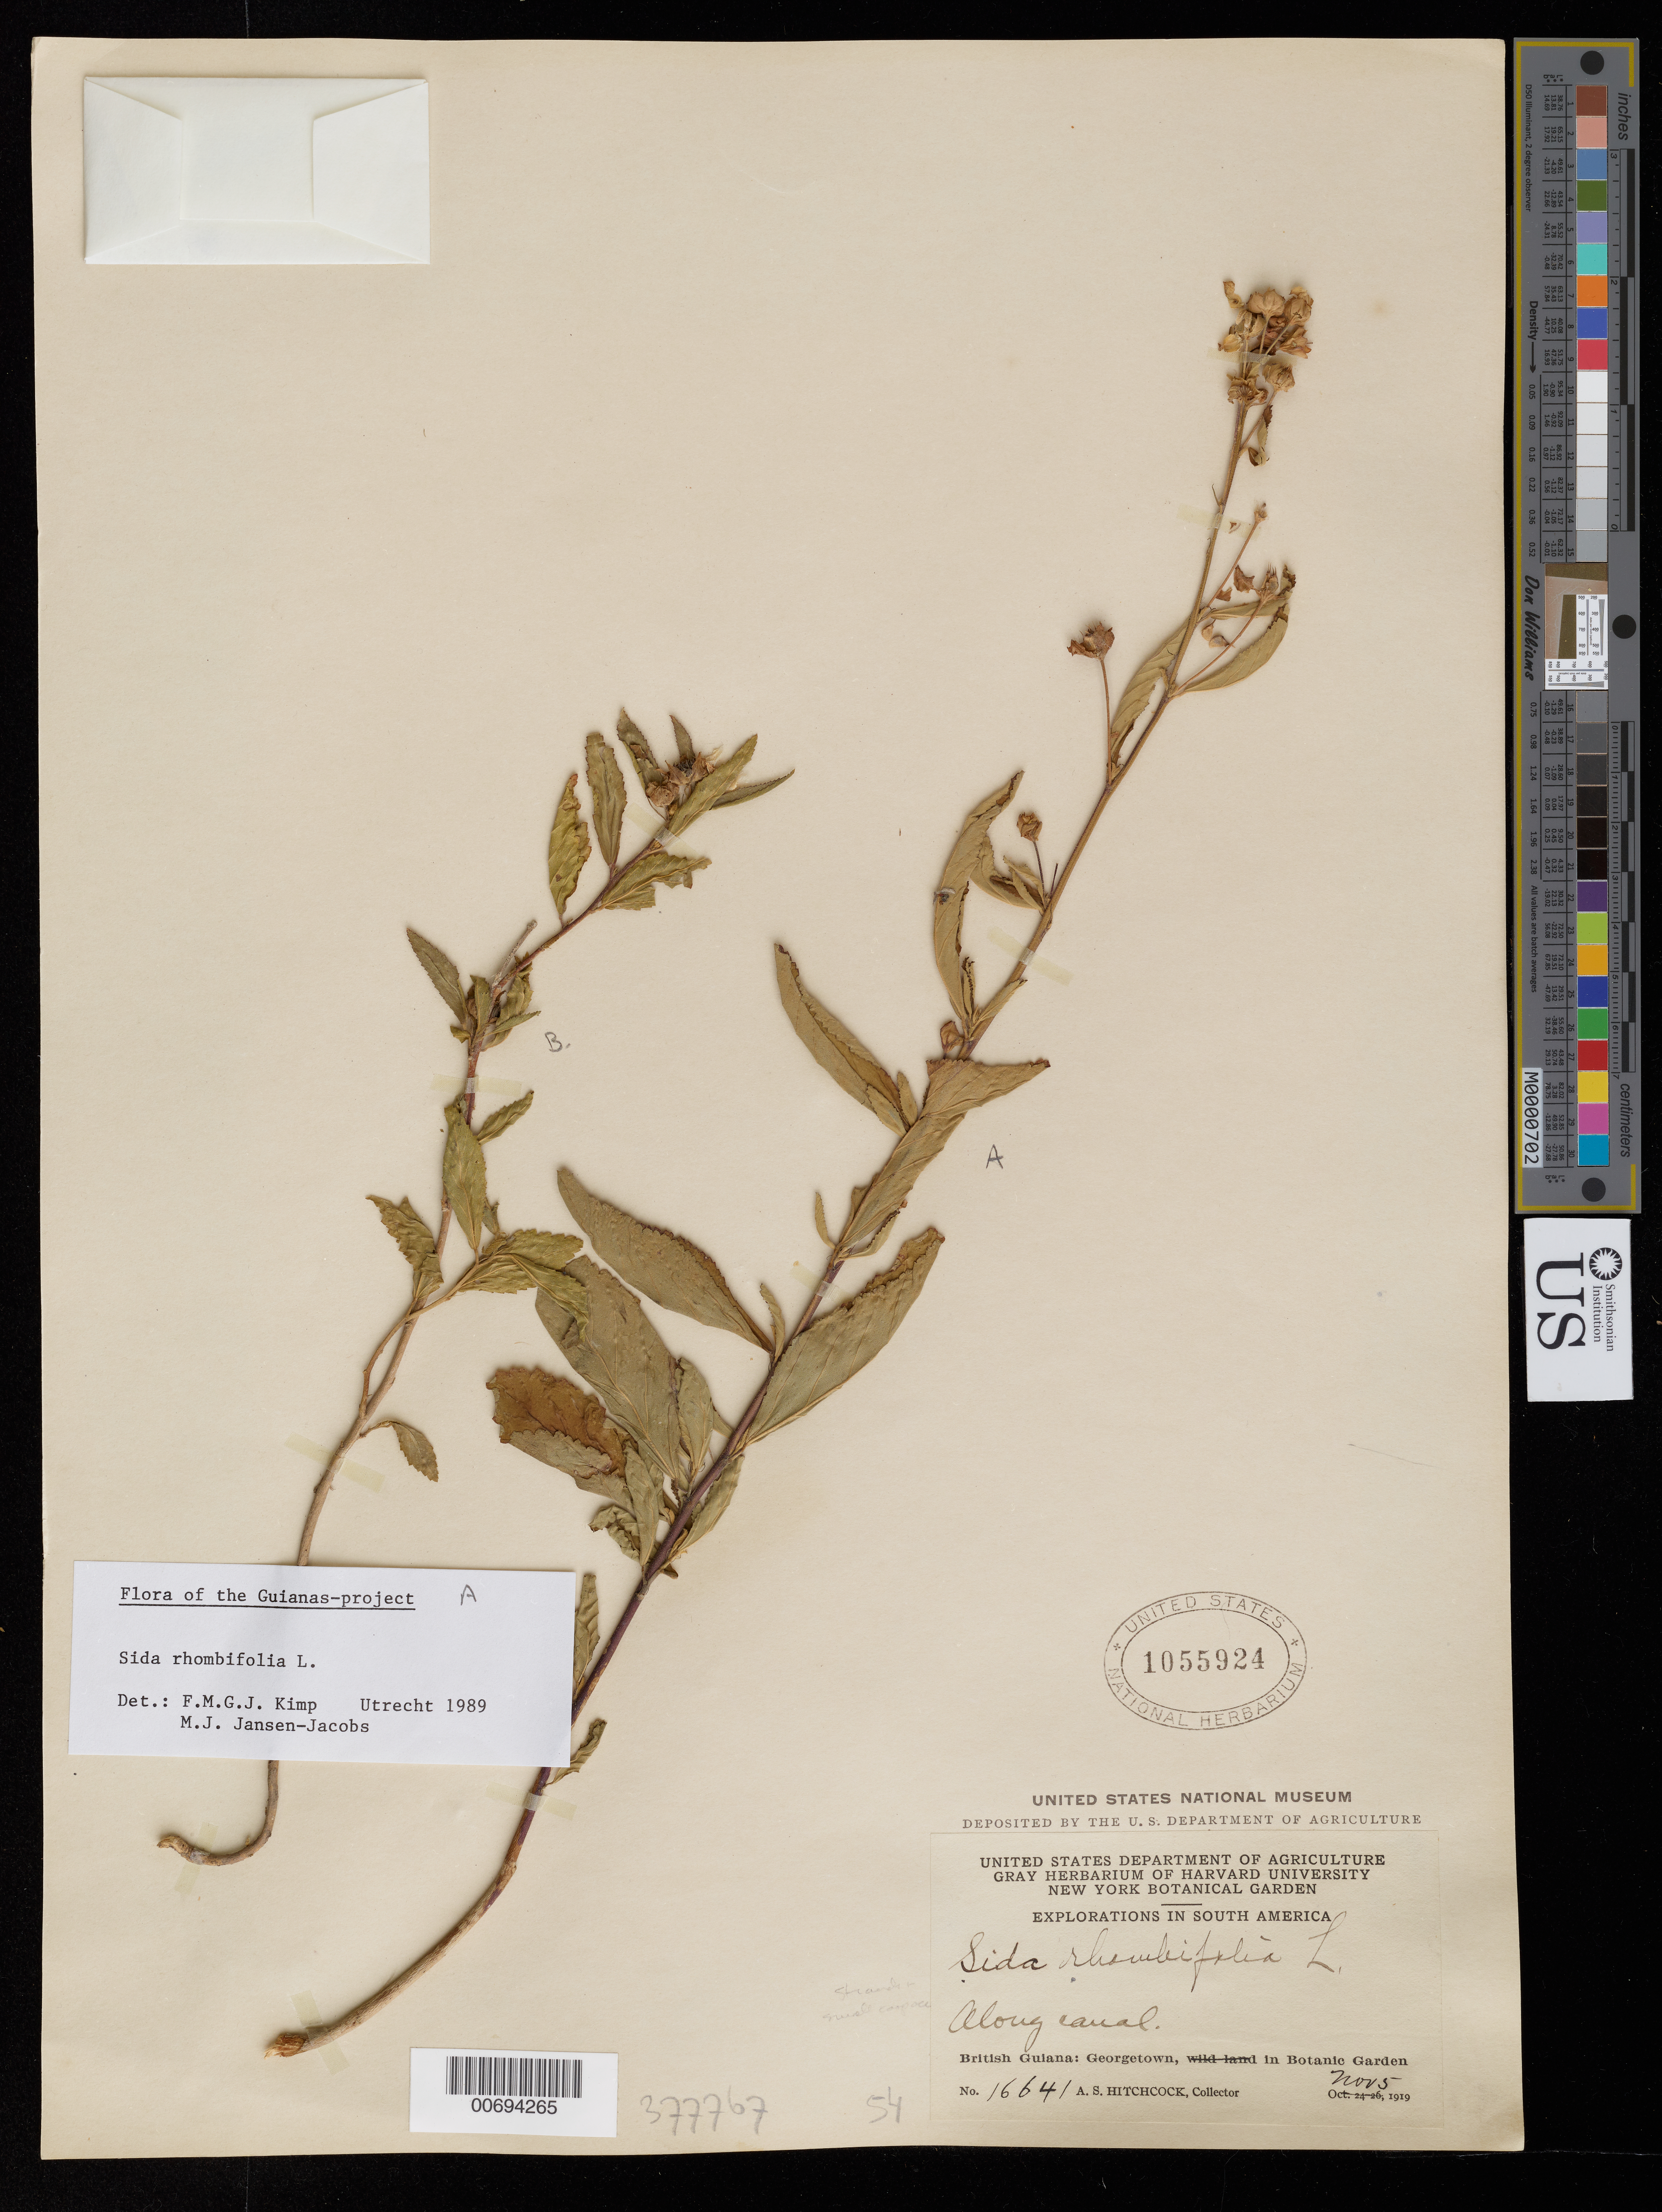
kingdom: Plantae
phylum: Tracheophyta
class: Magnoliopsida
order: Malvales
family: Malvaceae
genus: Sida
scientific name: Sida rhombifolia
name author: L.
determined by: Kimp, F. M.; Jansen-Jacobs, M. J.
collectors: A. S. Hitchcock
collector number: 16641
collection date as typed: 5-Nov-19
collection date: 1919-11-05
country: Guyana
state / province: Demerara-Mahaica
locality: Georgetown, Botanic Gardens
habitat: Along canal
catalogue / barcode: US 1055924